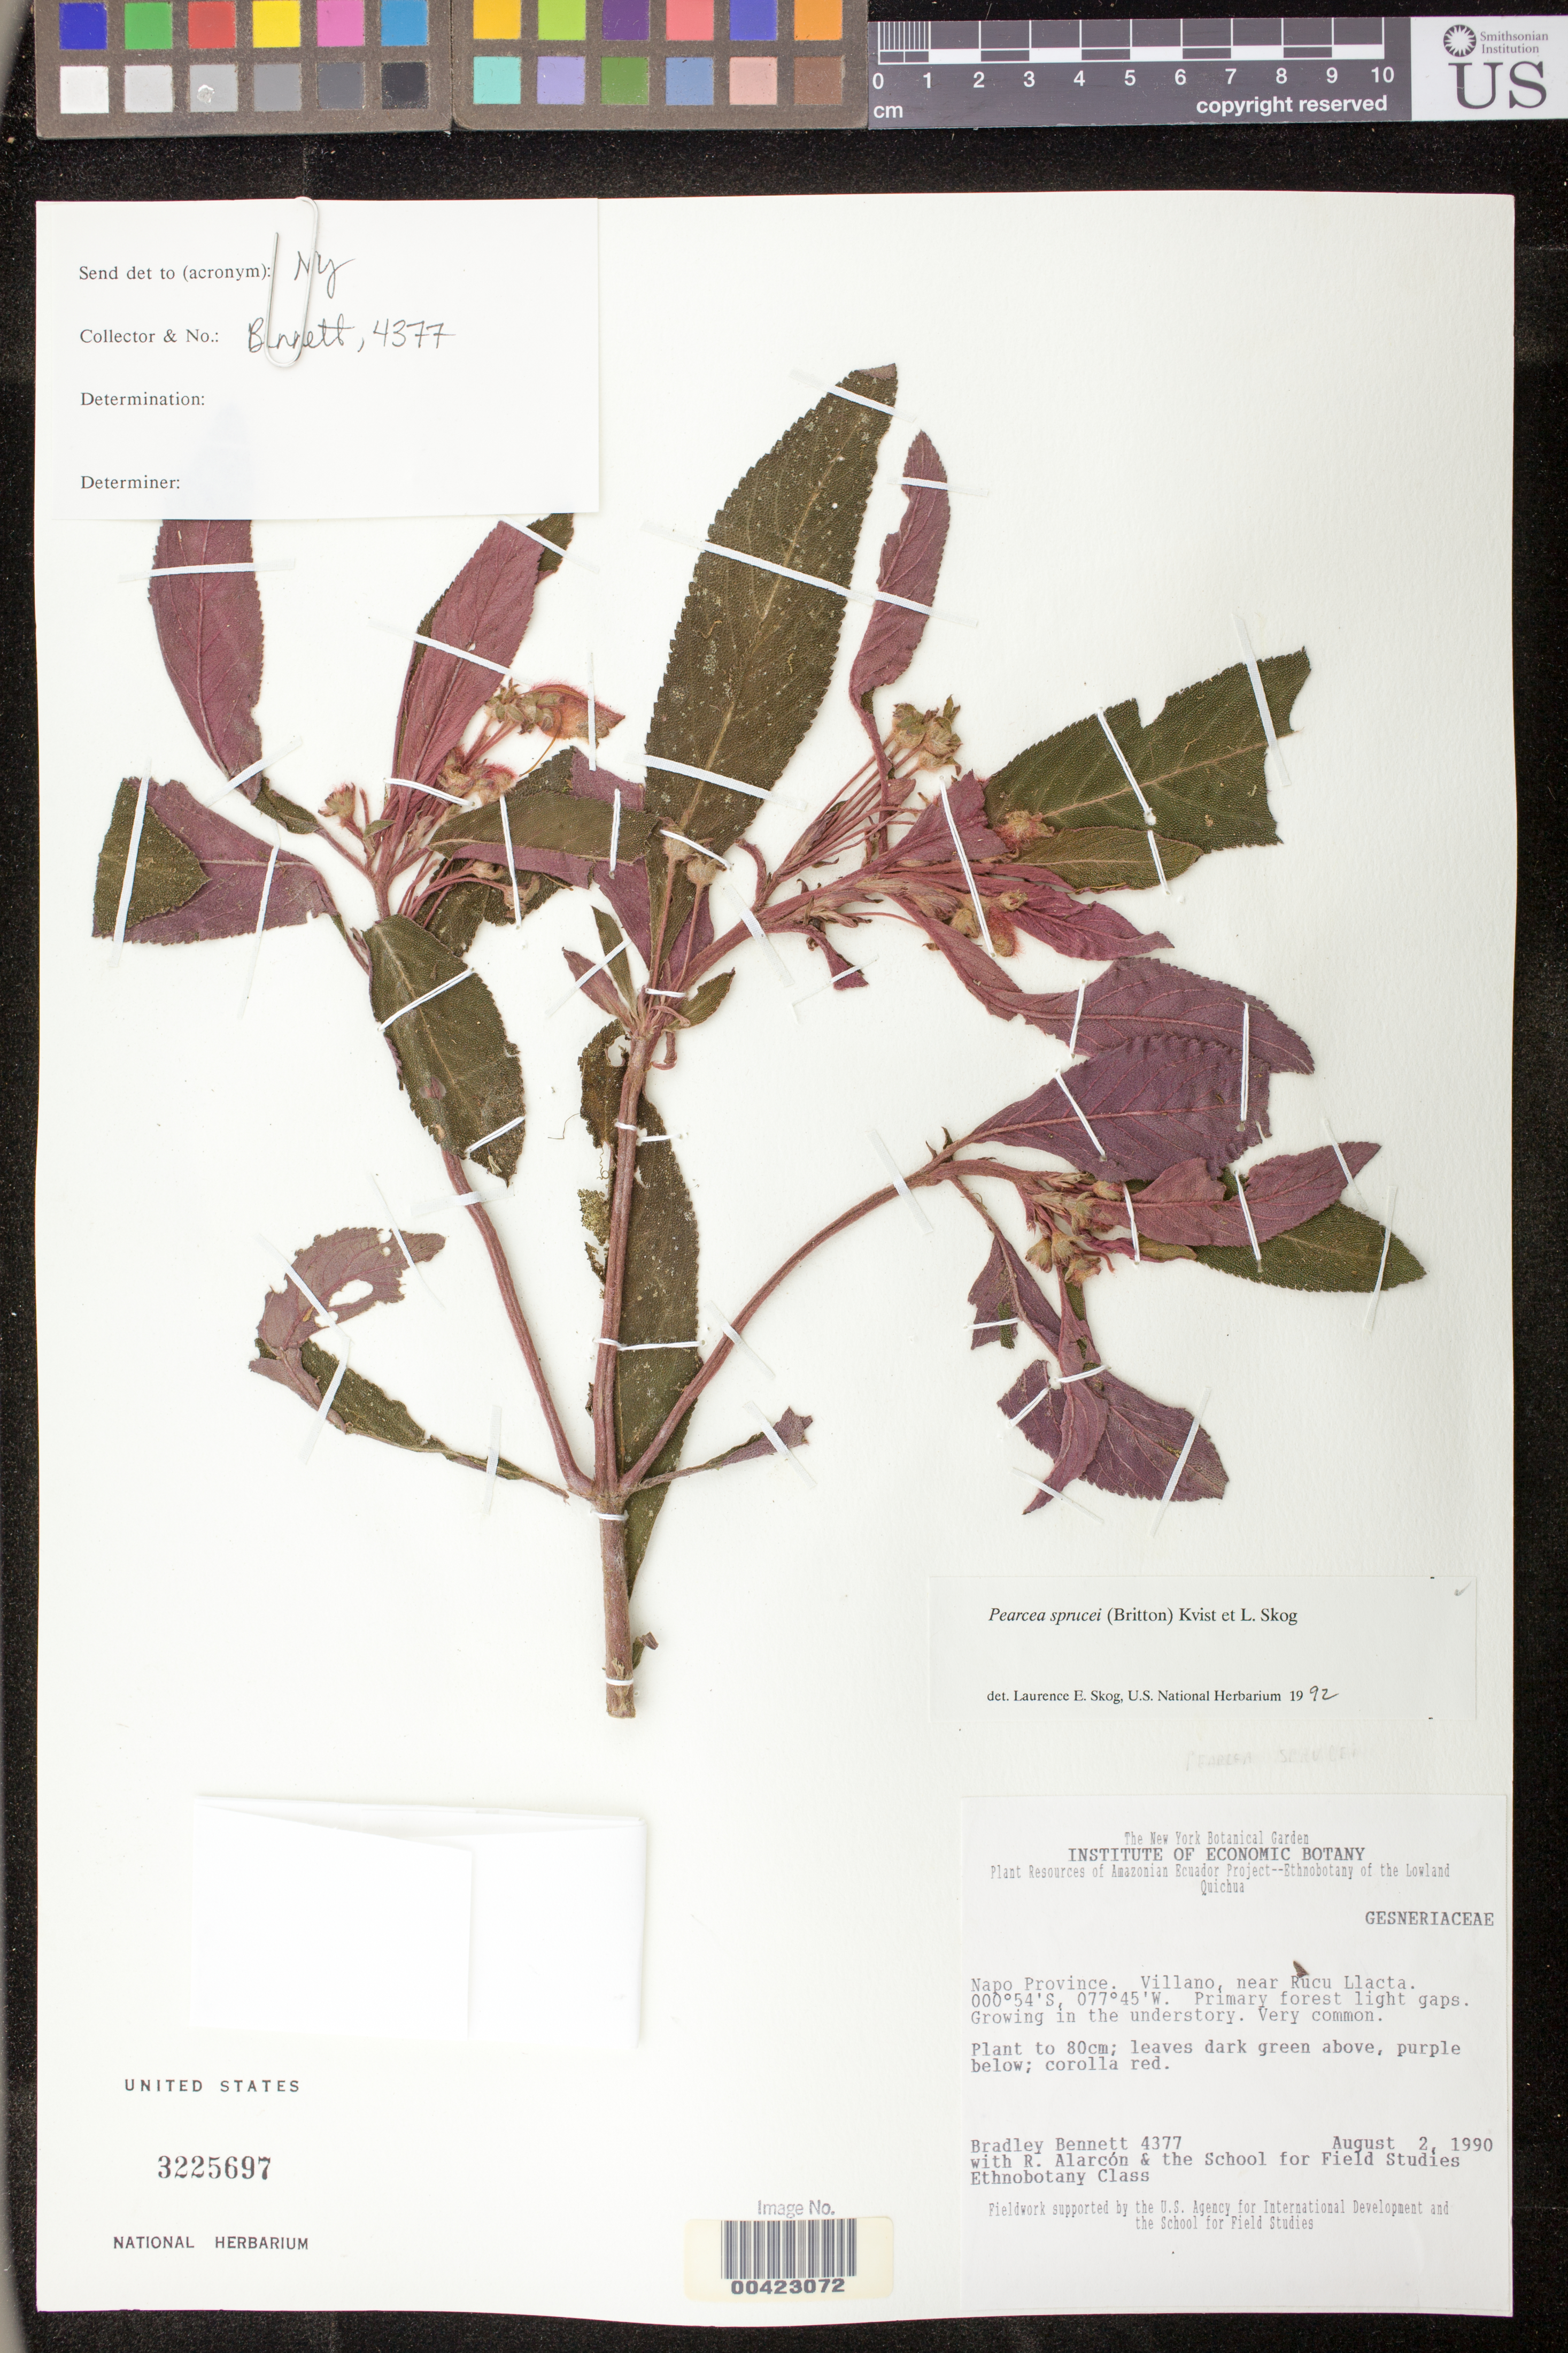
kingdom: Plantae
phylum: Tracheophyta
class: Magnoliopsida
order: Lamiales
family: Gesneriaceae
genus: Pearcea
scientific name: Pearcea sprucei var. sprucei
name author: (Britton ex Rusby) L.P. Kvist & L.E. Skog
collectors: B. Bennett, R. Alarcon & Ethnobotany class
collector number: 4377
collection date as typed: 02 Aug 1990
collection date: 1990-08-02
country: Ecuador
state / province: Napo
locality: Villano, near Rucu Llacta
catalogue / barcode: US 3225697